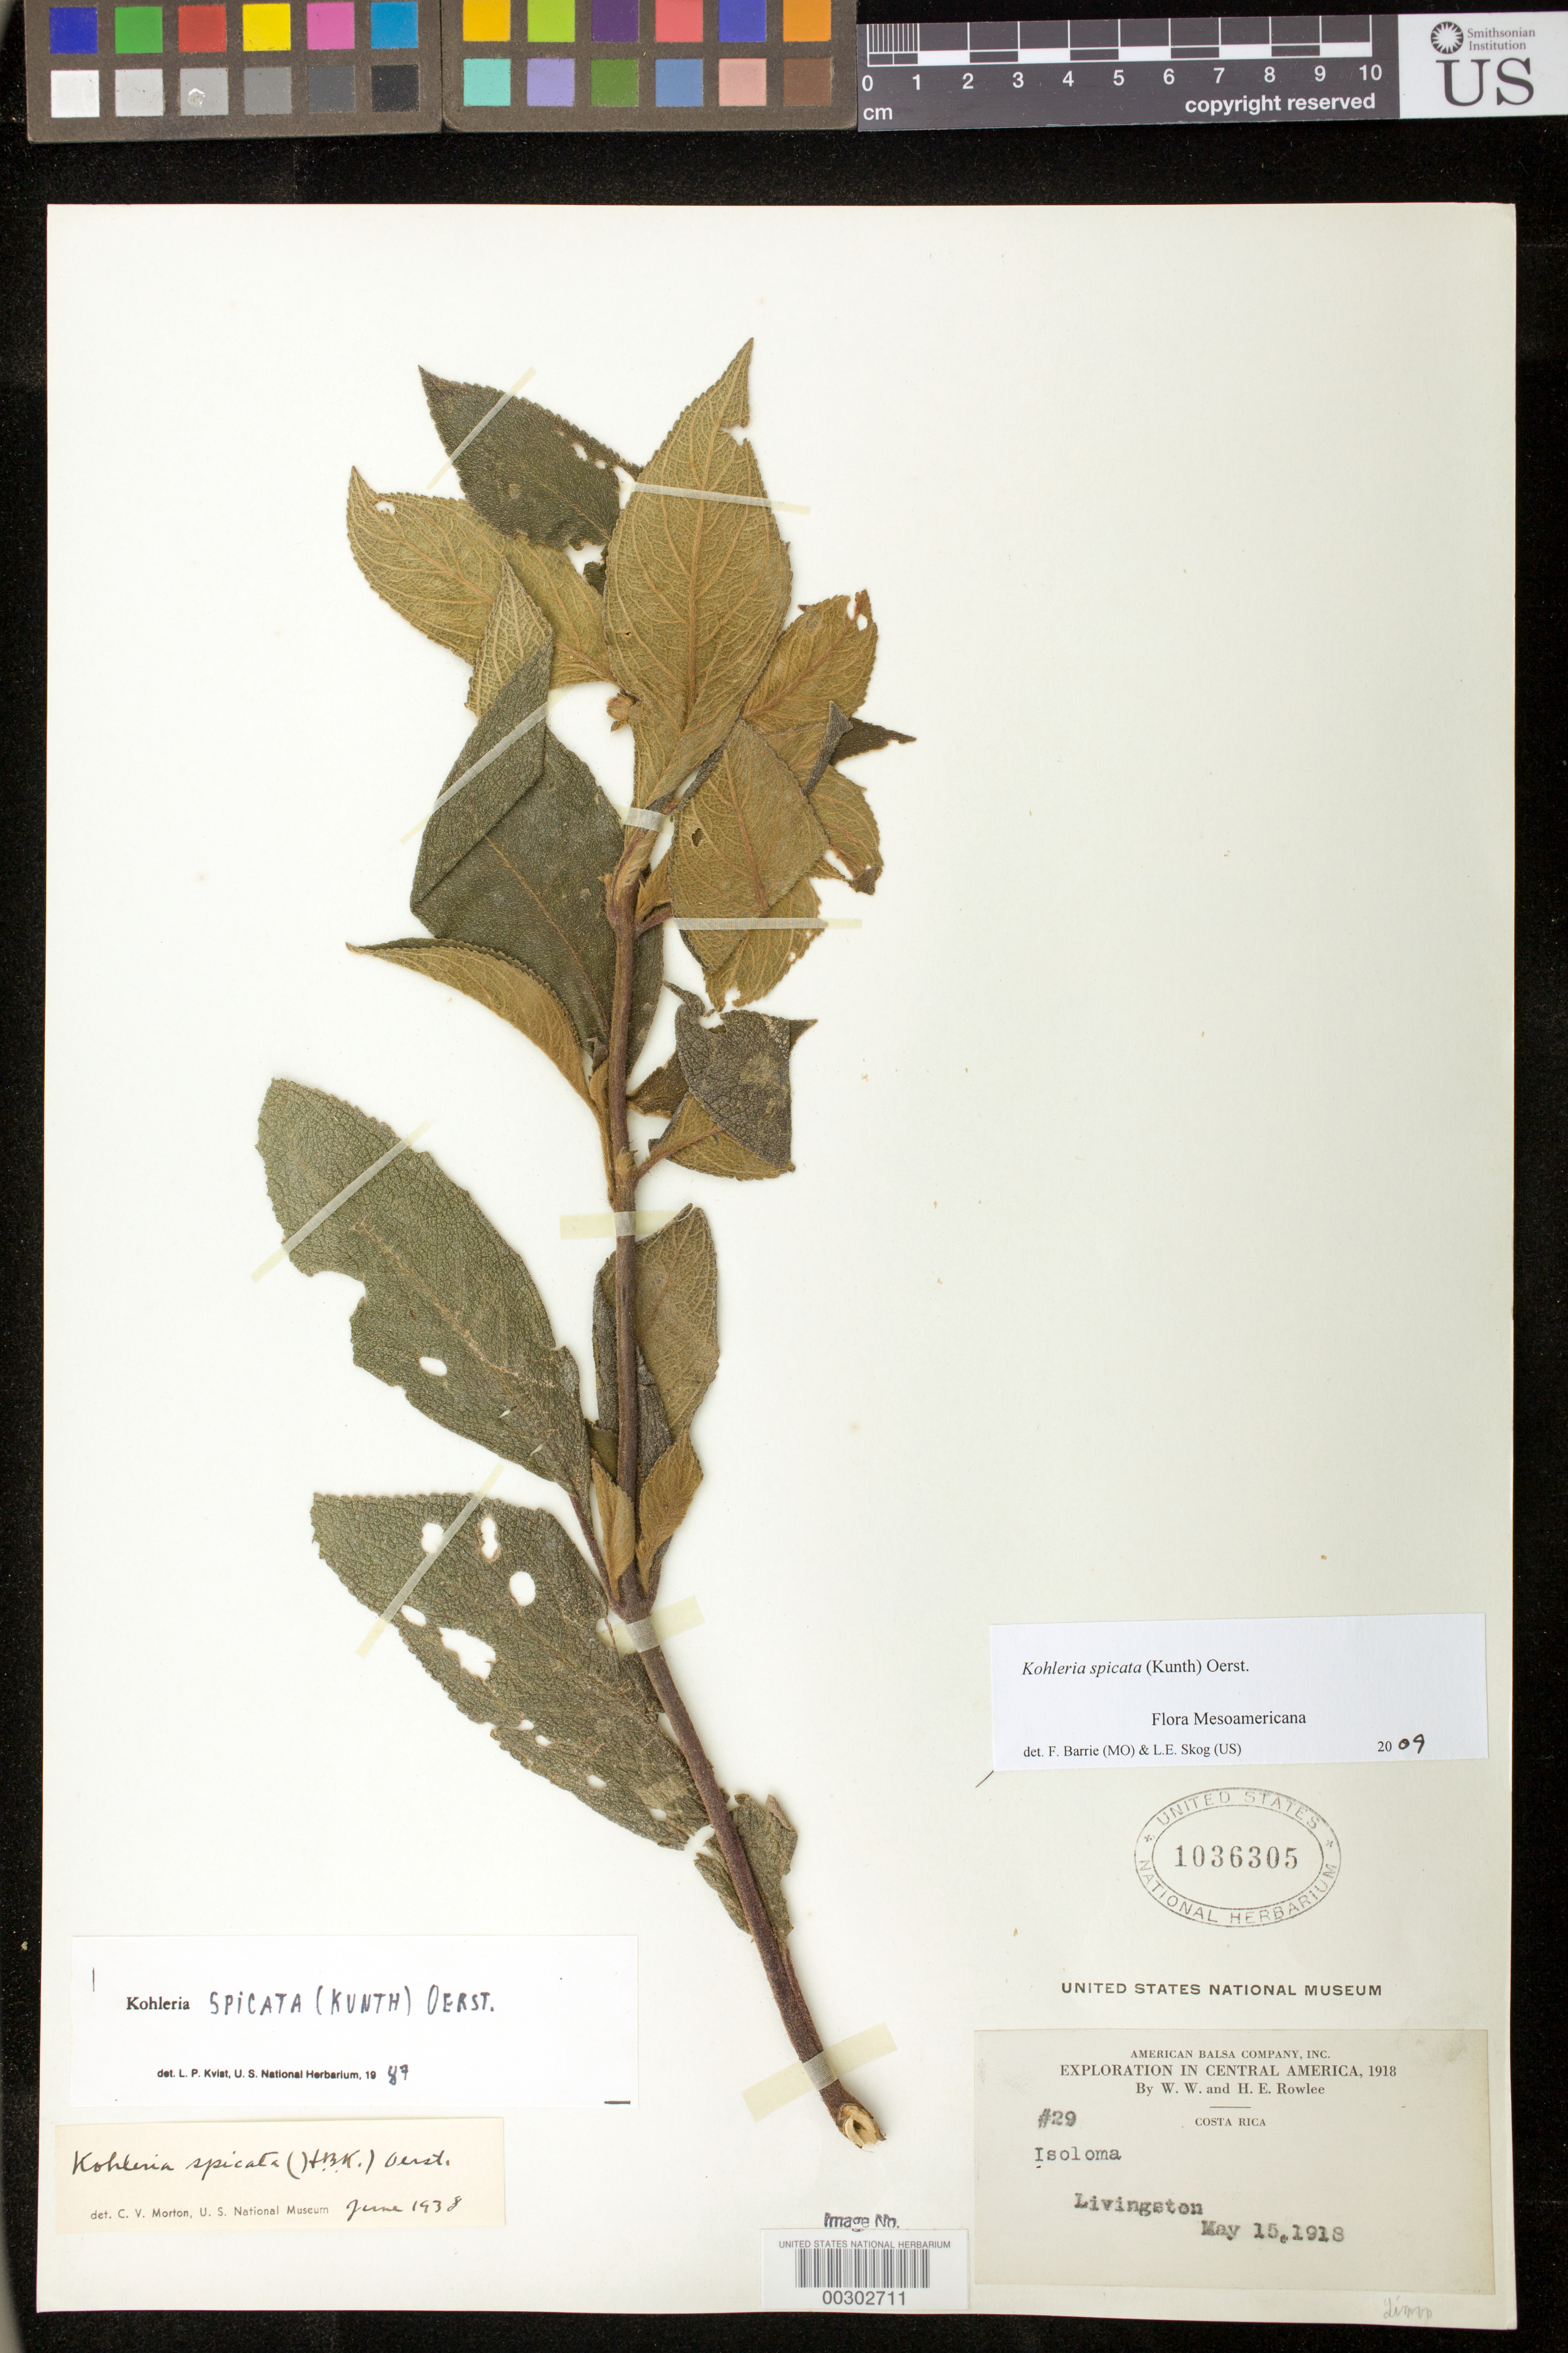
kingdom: Plantae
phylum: Tracheophyta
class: Magnoliopsida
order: Lamiales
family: Gesneriaceae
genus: Kohleria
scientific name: Kohleria spicata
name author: (Kunth) Oerst.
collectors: W. W. Rowlee & H. E. Rowlee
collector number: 29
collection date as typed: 15 May 1918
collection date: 1918-05-15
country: Costa Rica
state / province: Limón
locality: Livingston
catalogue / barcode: US 1036305